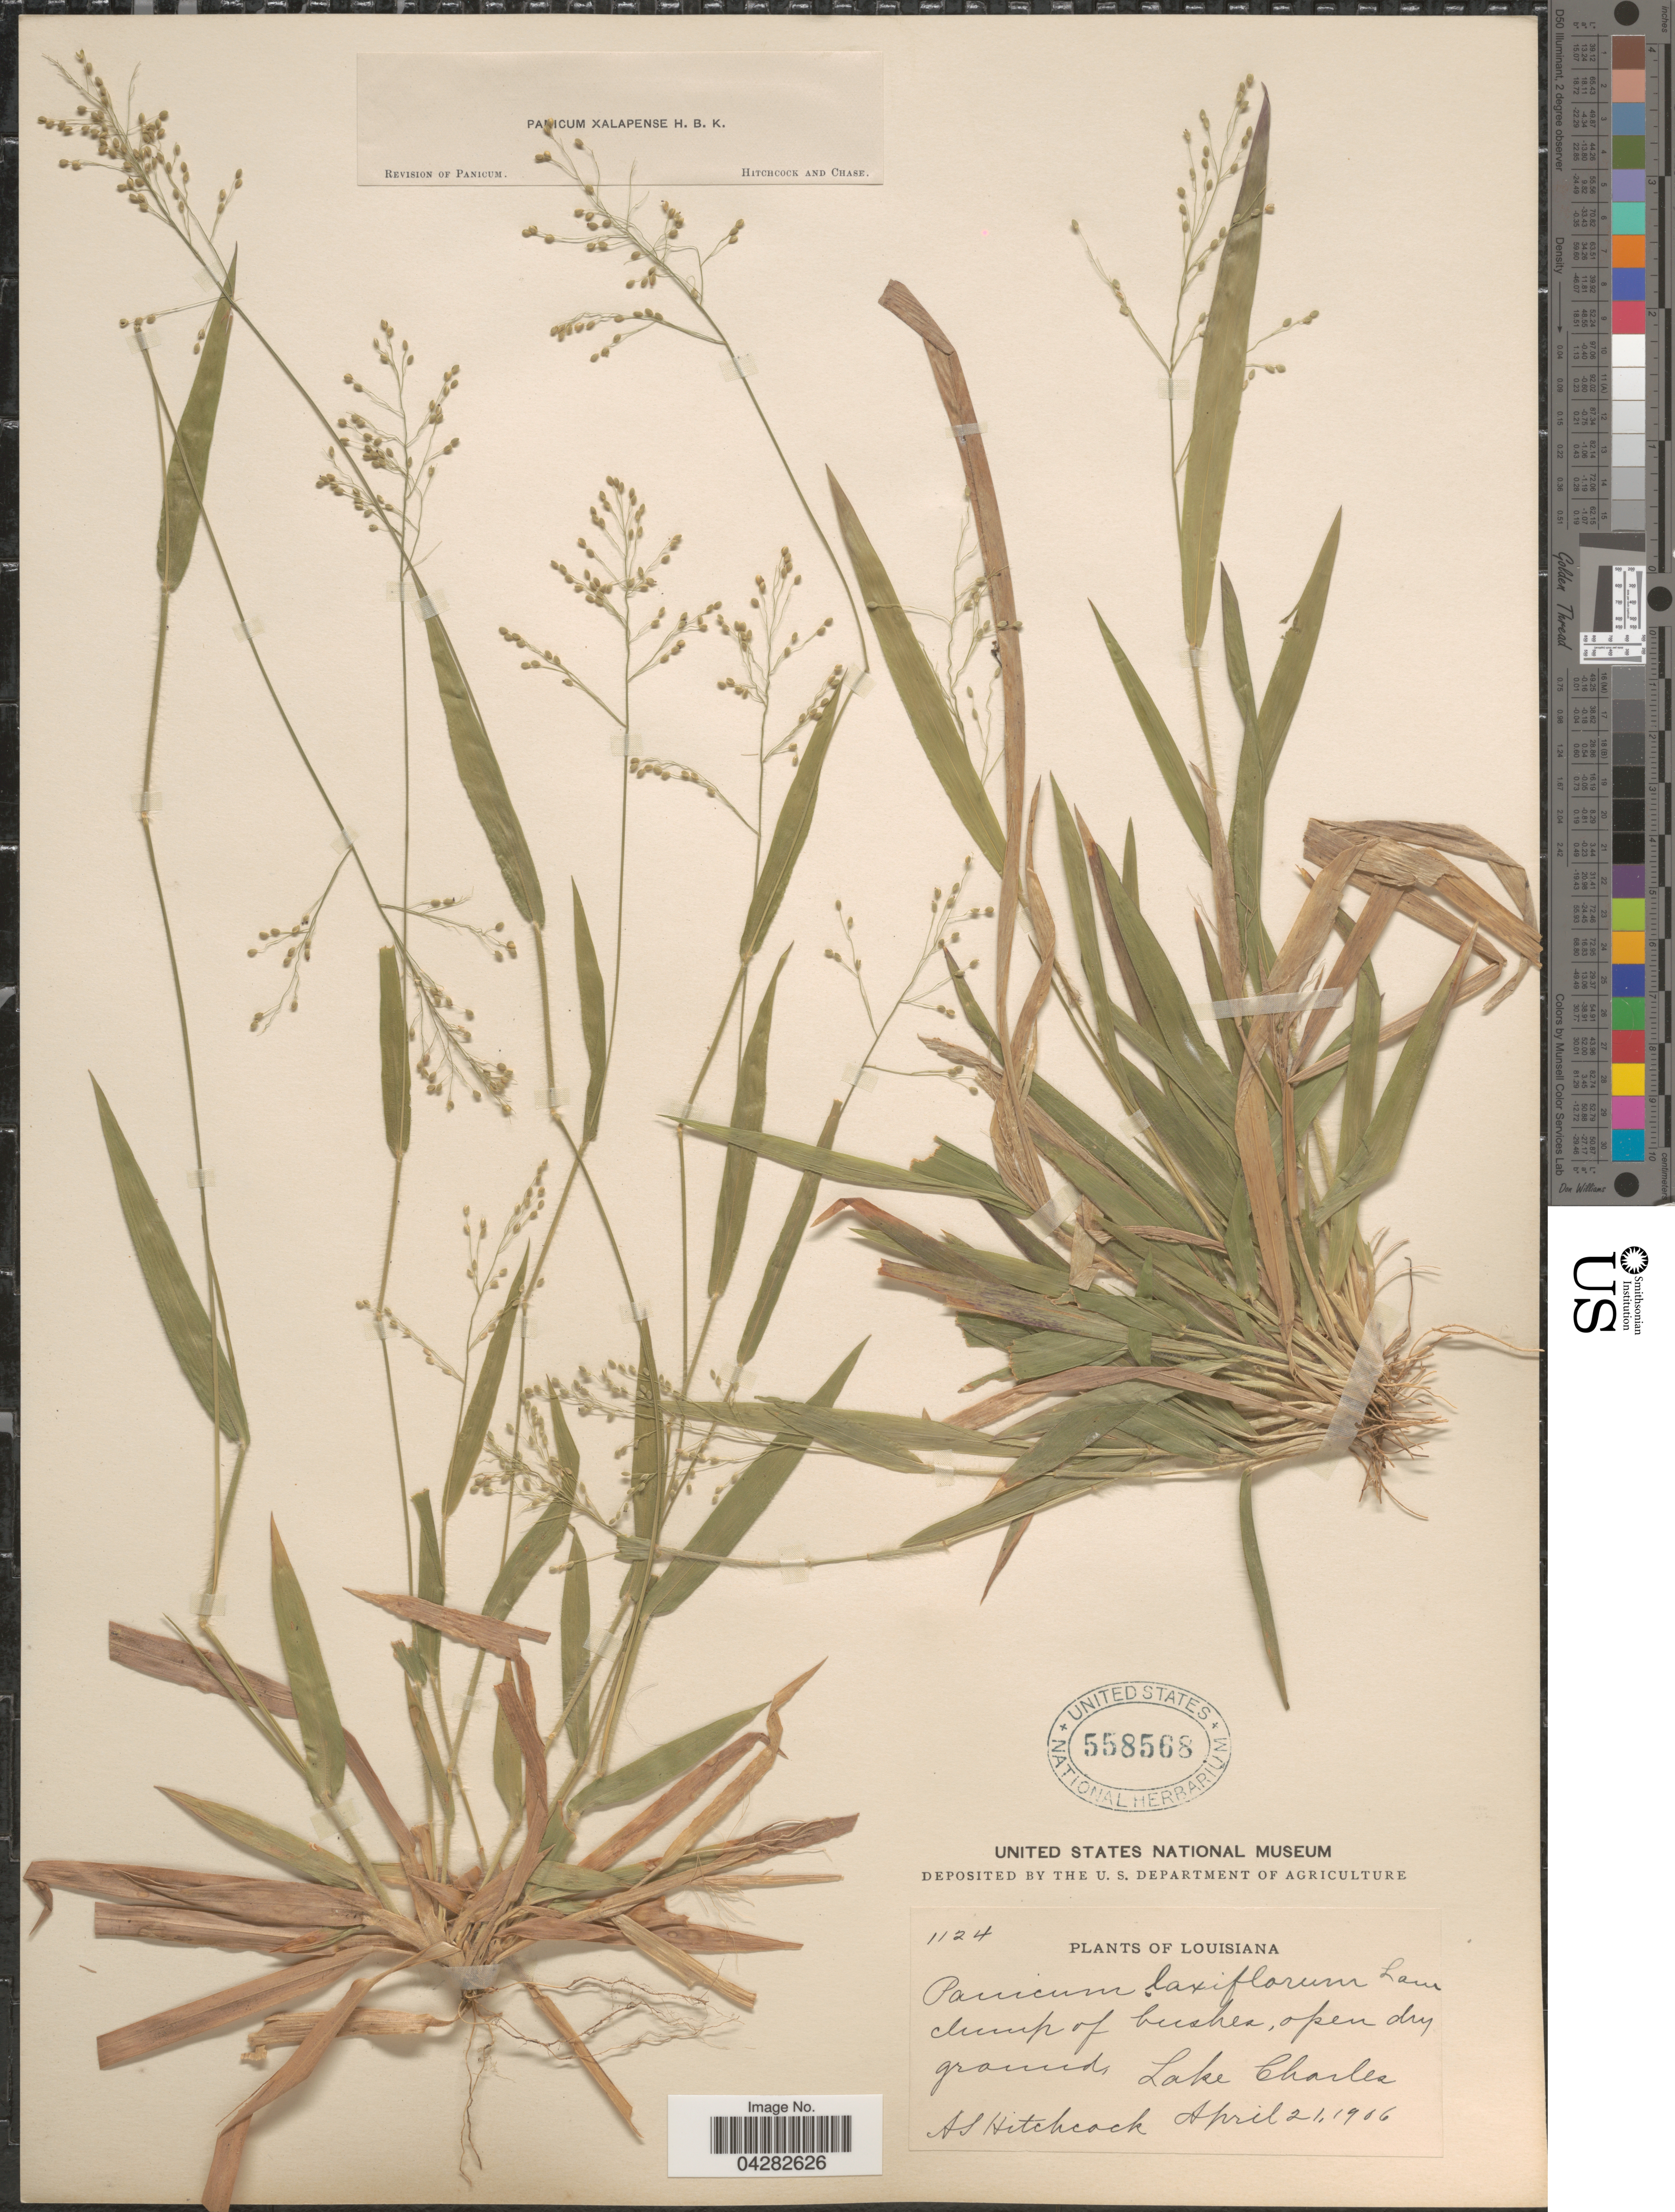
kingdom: Plantae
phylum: Tracheophyta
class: Liliopsida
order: Poales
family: Poaceae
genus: Dichanthelium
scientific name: Dichanthelium laxiflorum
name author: (Lam.) Gould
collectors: A. S. Hitchcock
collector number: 1124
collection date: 1906-04-21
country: United States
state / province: Louisiana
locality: Lake Charles.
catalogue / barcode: US 558568